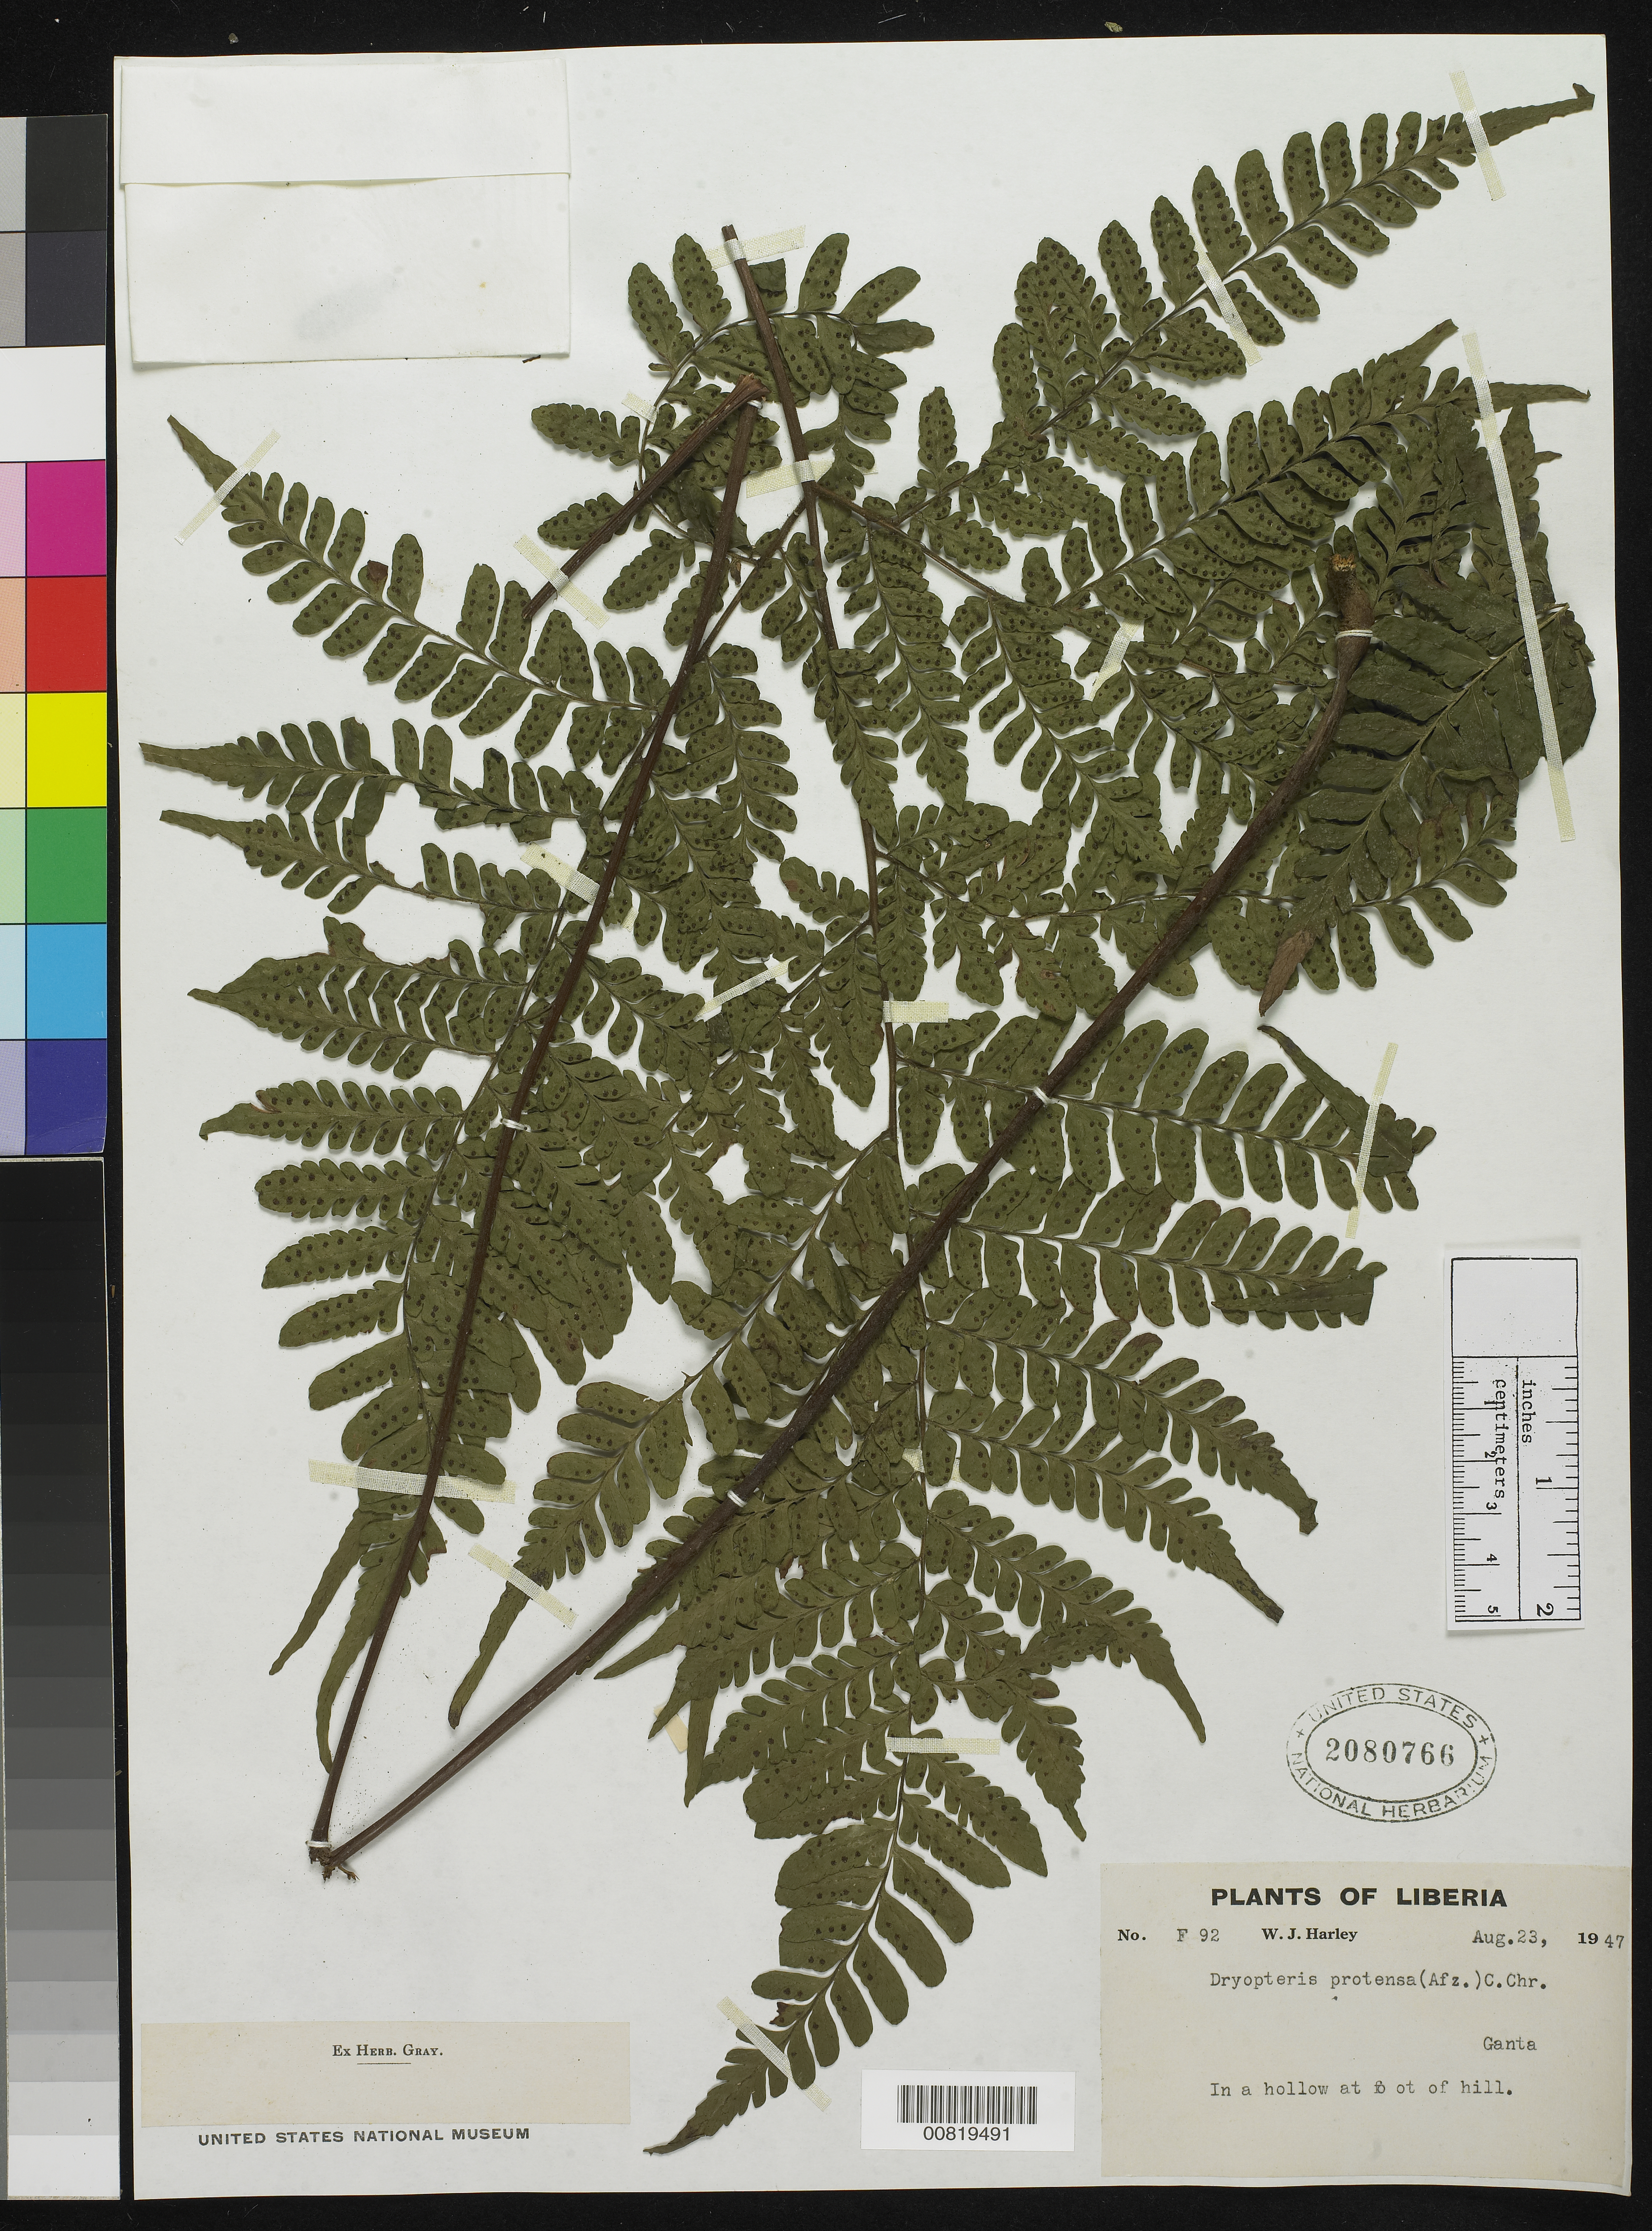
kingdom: Plantae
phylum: Tracheophyta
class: Polypodiopsida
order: Polypodiales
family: Tectariaceae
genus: Triplophyllum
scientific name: Triplophyllum speciosum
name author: (Mett. ex Kuhn)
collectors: W. Harley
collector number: F 92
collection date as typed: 23 Aug 1947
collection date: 1947-08-23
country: Liberia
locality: Ganta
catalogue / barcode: US 2080766